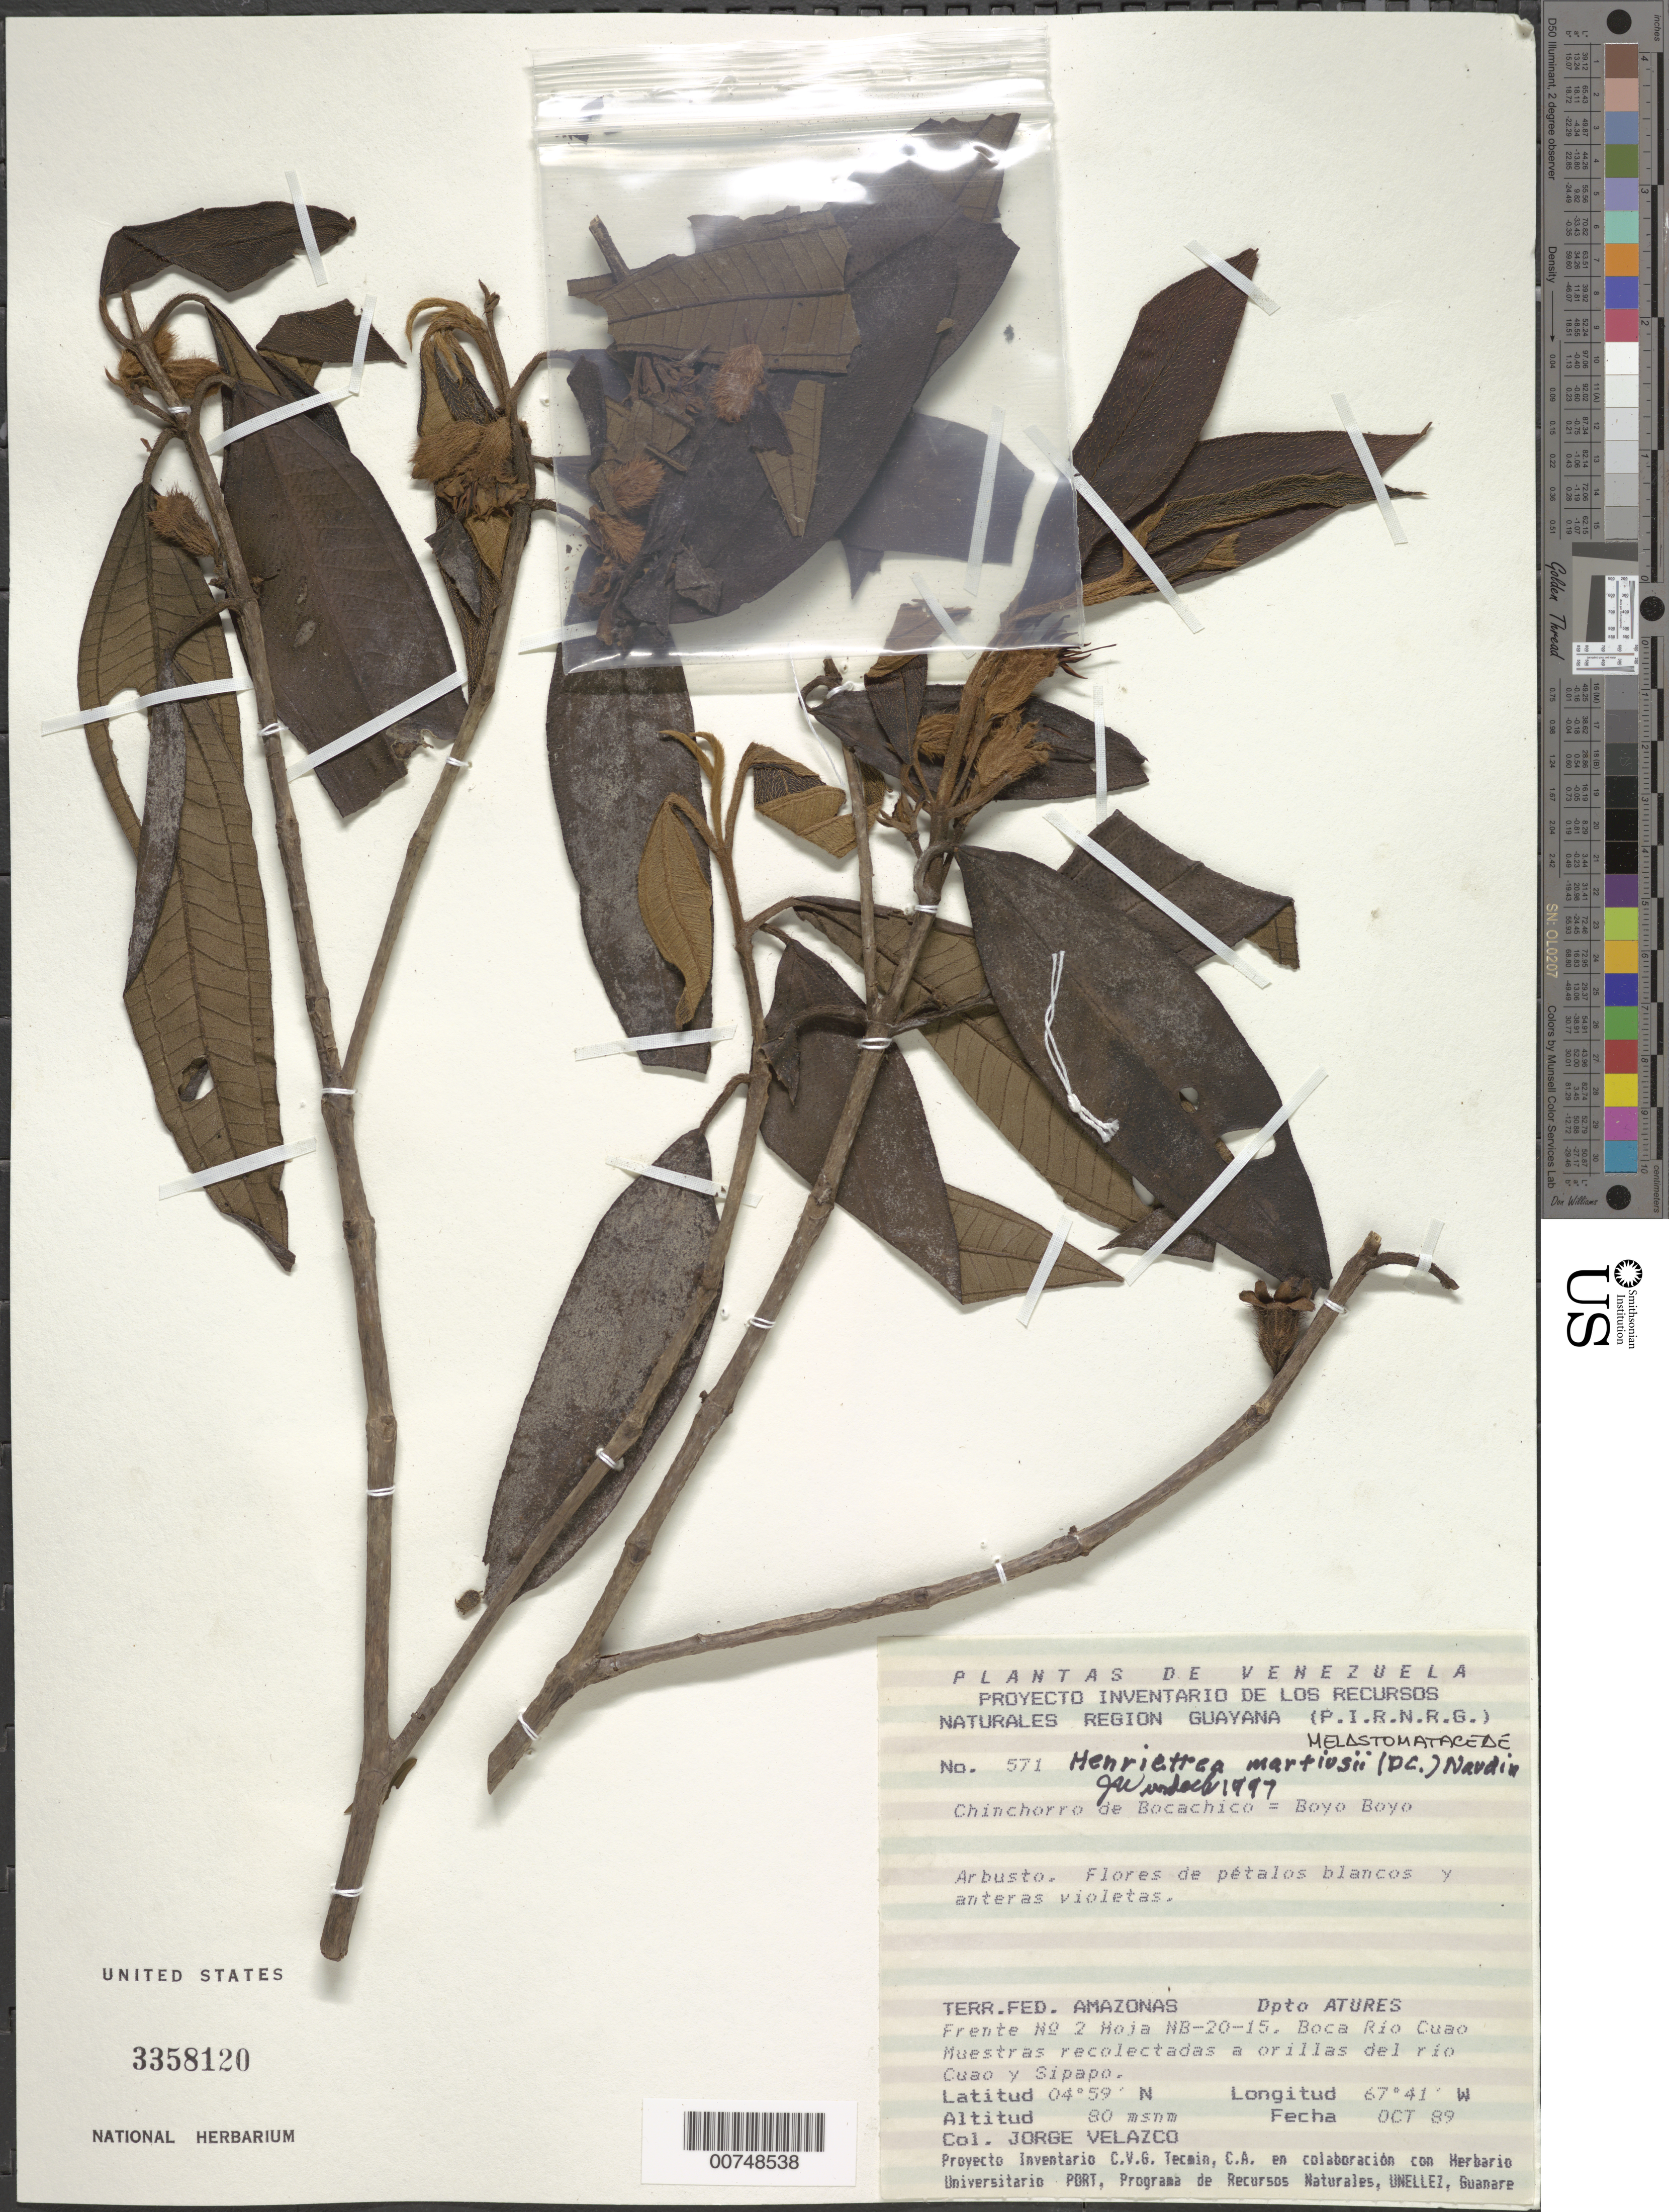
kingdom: Plantae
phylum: Tracheophyta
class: Magnoliopsida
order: Myrtales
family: Melastomataceae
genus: Henriettea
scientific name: Henriettea martiusii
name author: (DC.) Naudin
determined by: Wurdack, John J., (US), US (UNITED STATES)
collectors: J. Velazco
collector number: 571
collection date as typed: Oct-89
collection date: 1989-10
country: Venezuela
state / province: Amazonas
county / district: Atures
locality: Boca Río Cuao Muestras recolectadas a orillas del río Cuao y Sipapo, frente no 2 hoja NB-20-15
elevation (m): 80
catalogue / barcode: US 3358120